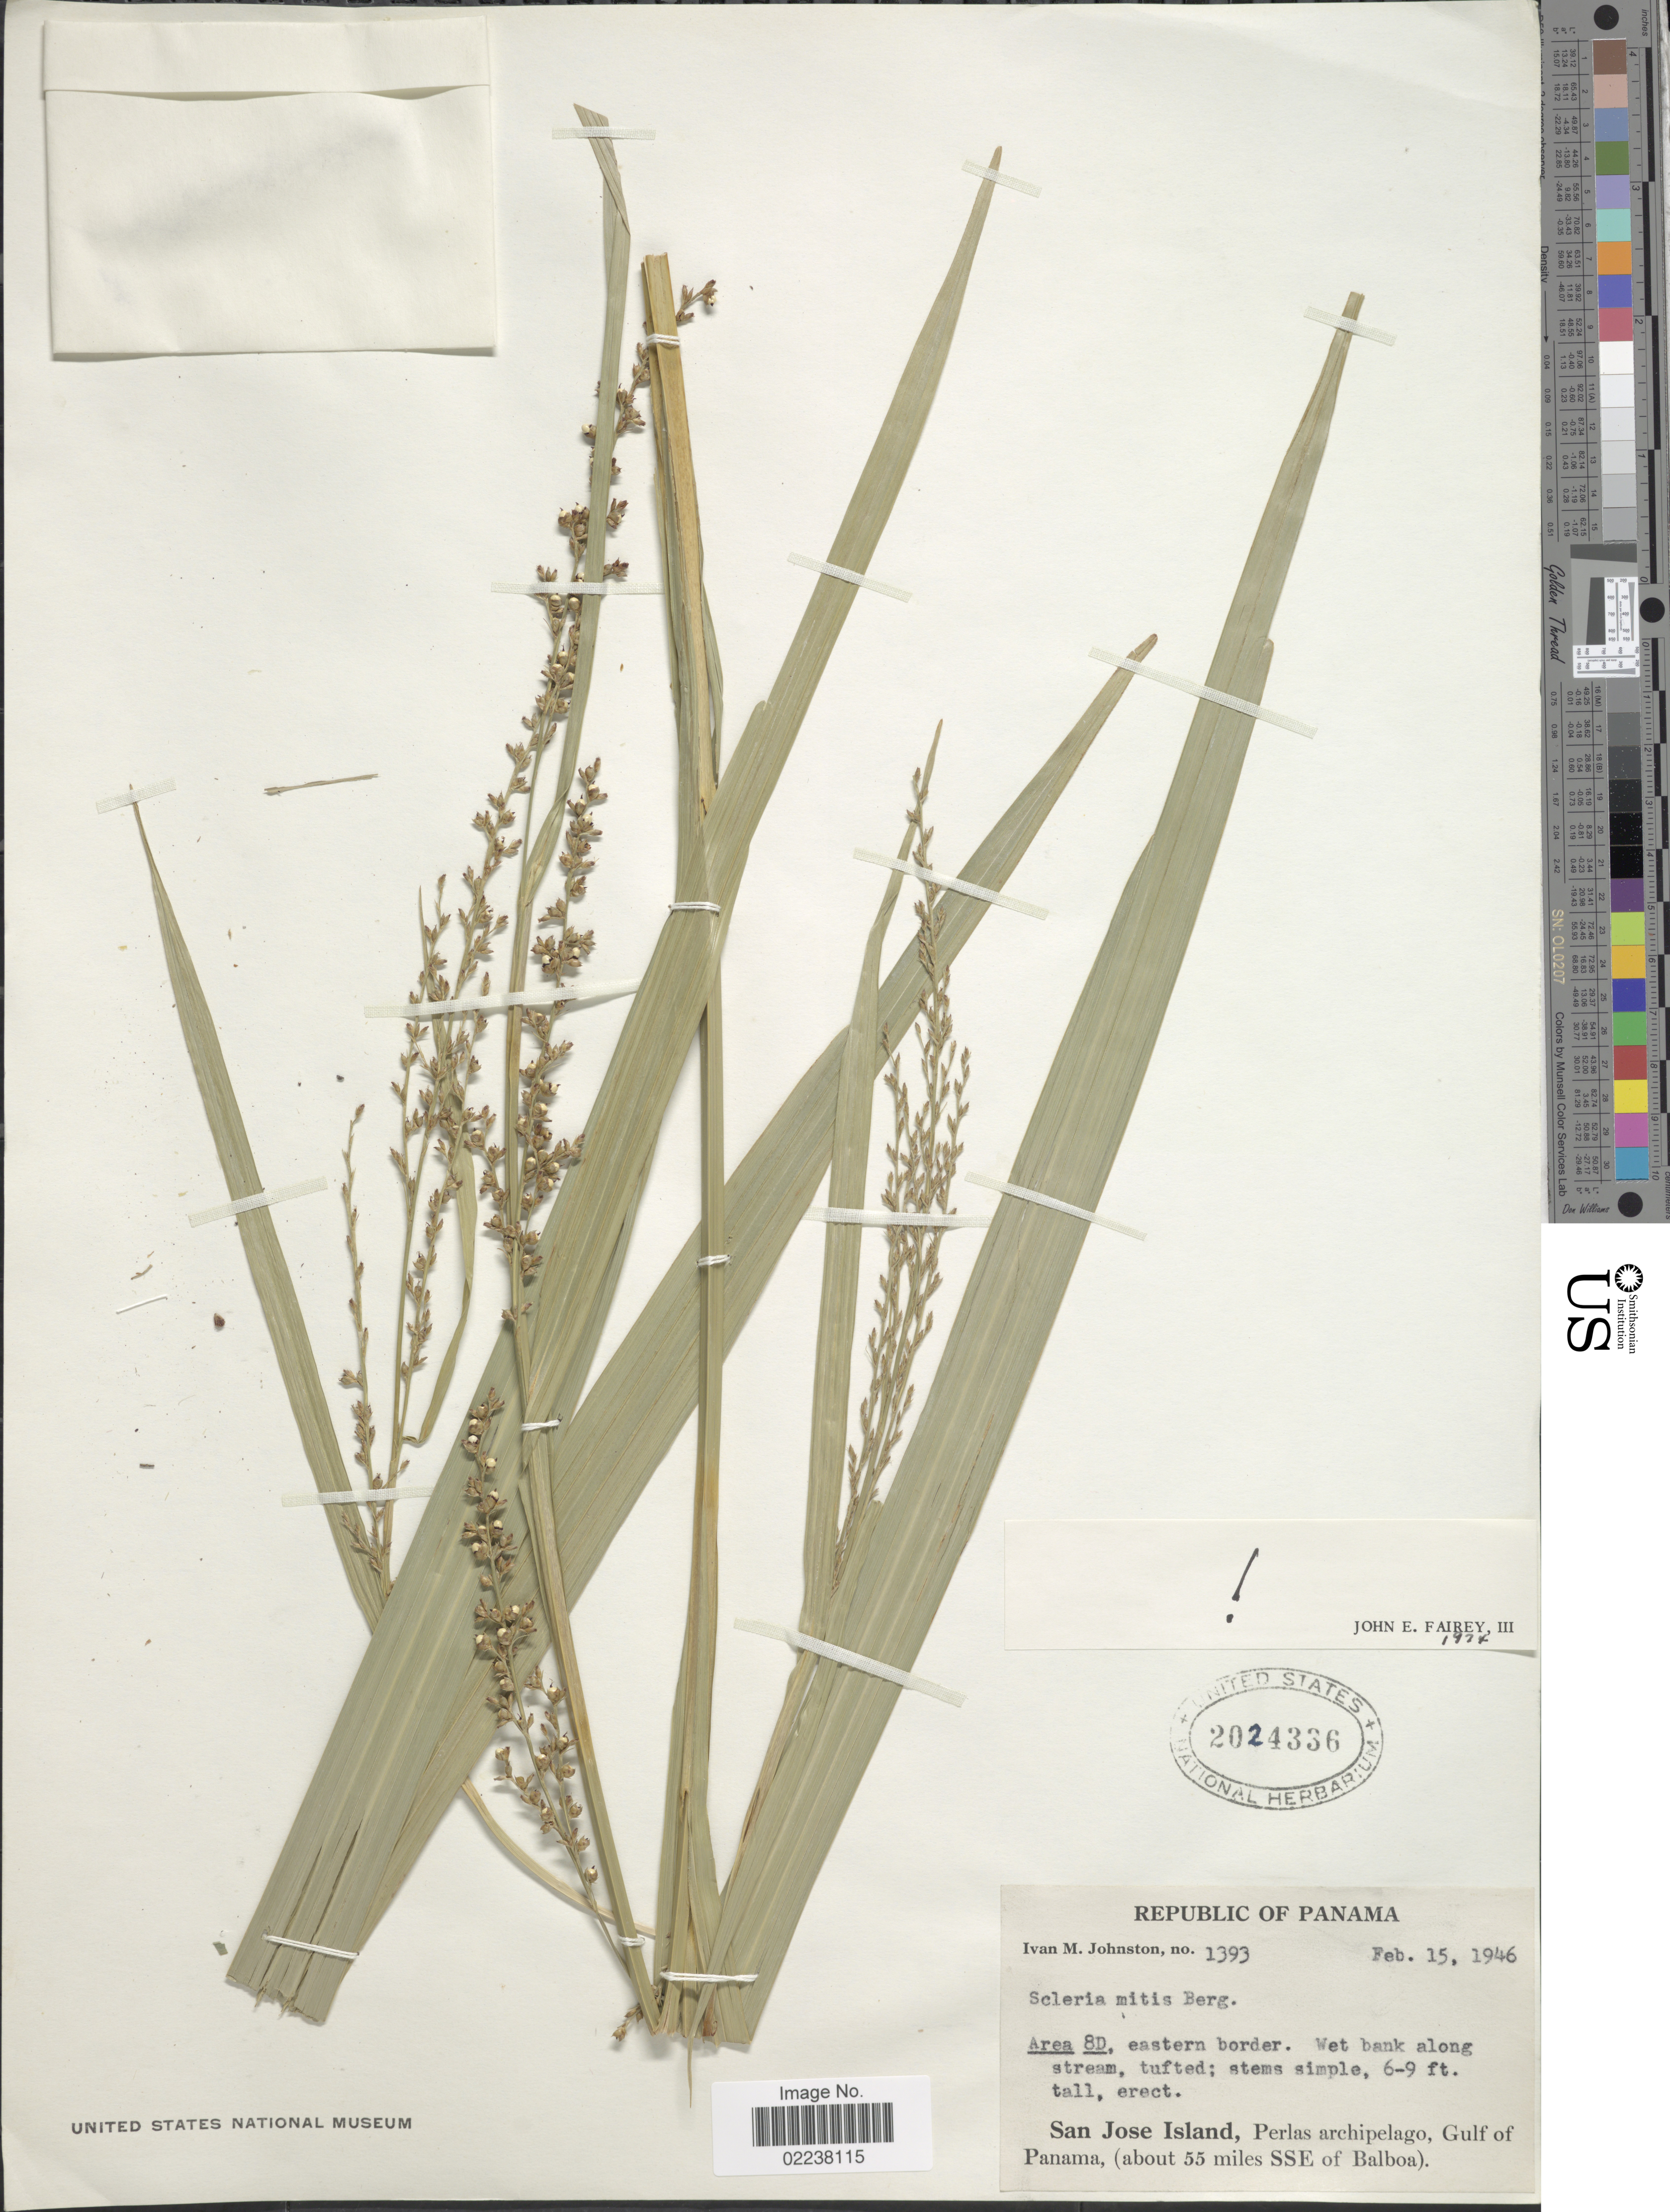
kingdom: Plantae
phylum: Tracheophyta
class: Liliopsida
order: Poales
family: Cyperaceae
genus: Scleria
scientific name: Scleria mitis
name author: P.J. Bergius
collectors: I.M. Johnston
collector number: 1393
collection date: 1946-02-15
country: Panama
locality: Area 8D, eastern border. San Jose Island, Perlas Archipelago, Gulf of Panama, (about 55 miles SSE of Balboa)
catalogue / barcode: US 2024336